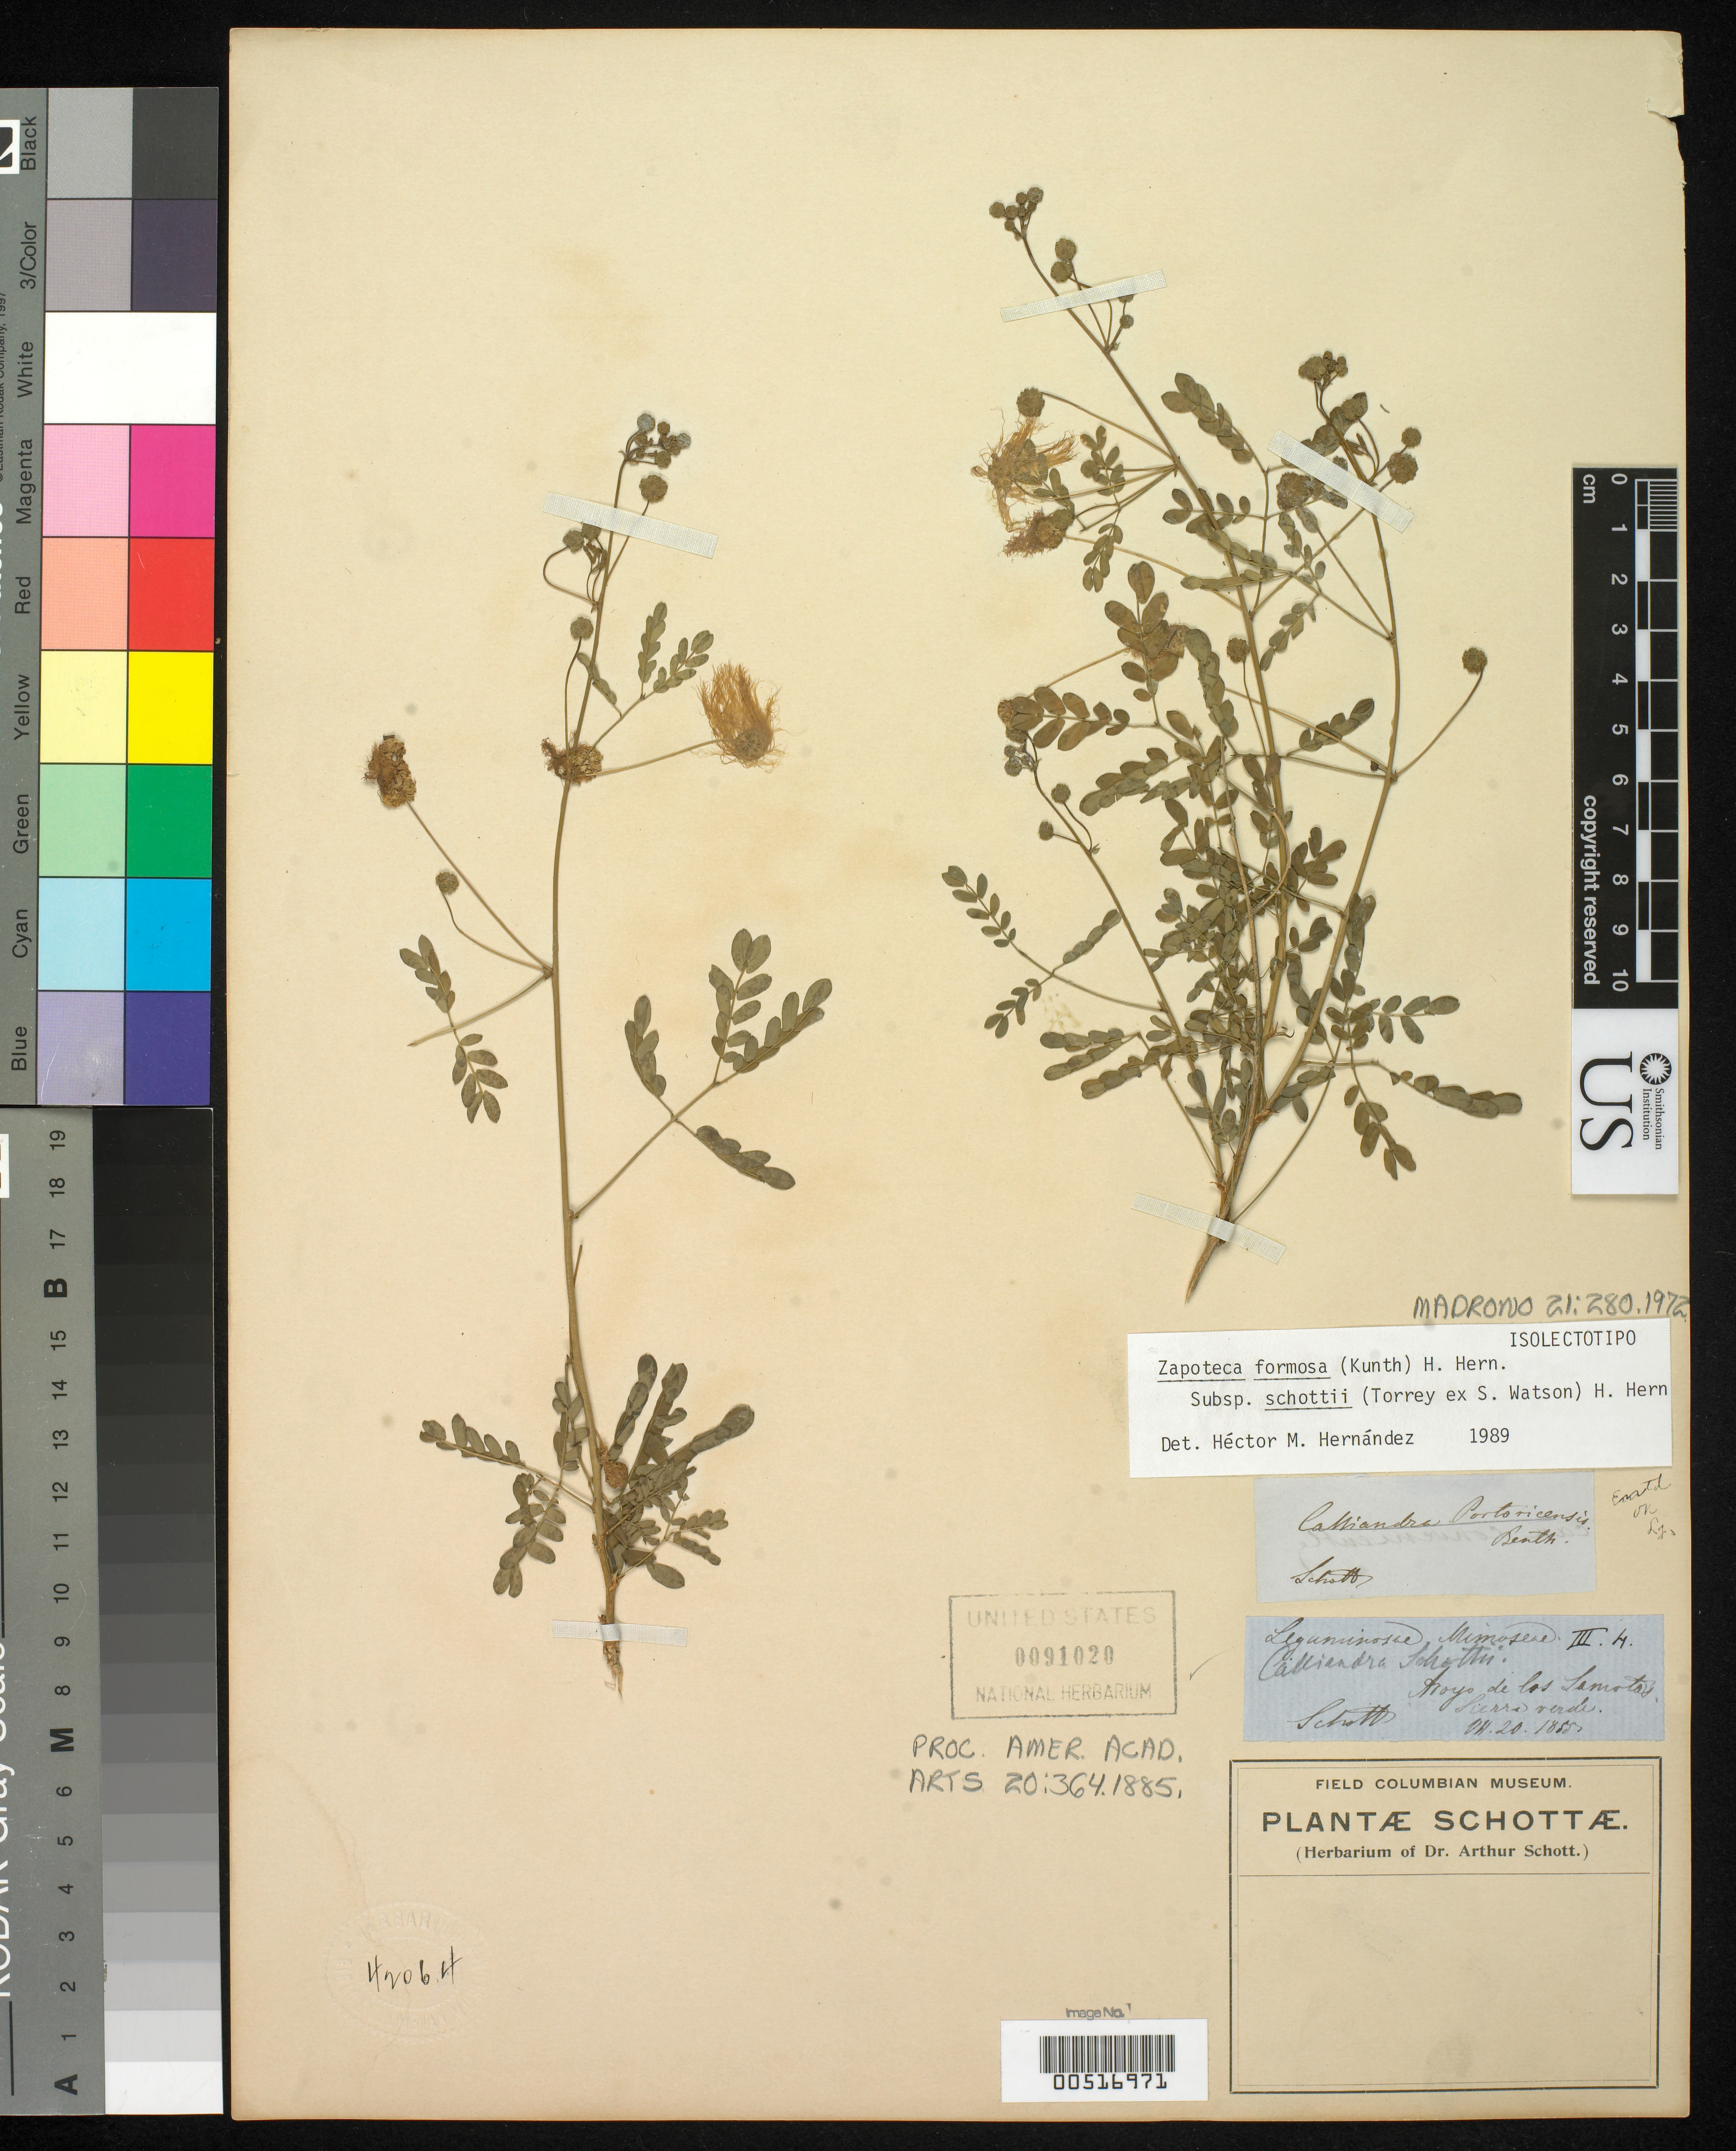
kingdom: Plantae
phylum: Tracheophyta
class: Magnoliopsida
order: Fabales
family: Fabaceae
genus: Calliandra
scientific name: Calliandra schottii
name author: Torr. ex S. Watson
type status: Isolectotype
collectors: A. C. V. Schott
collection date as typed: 20 Jul 1855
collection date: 1855-07-20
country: Mexico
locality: Aroyo de Los Samota, Sierra Verde.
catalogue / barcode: US 91020